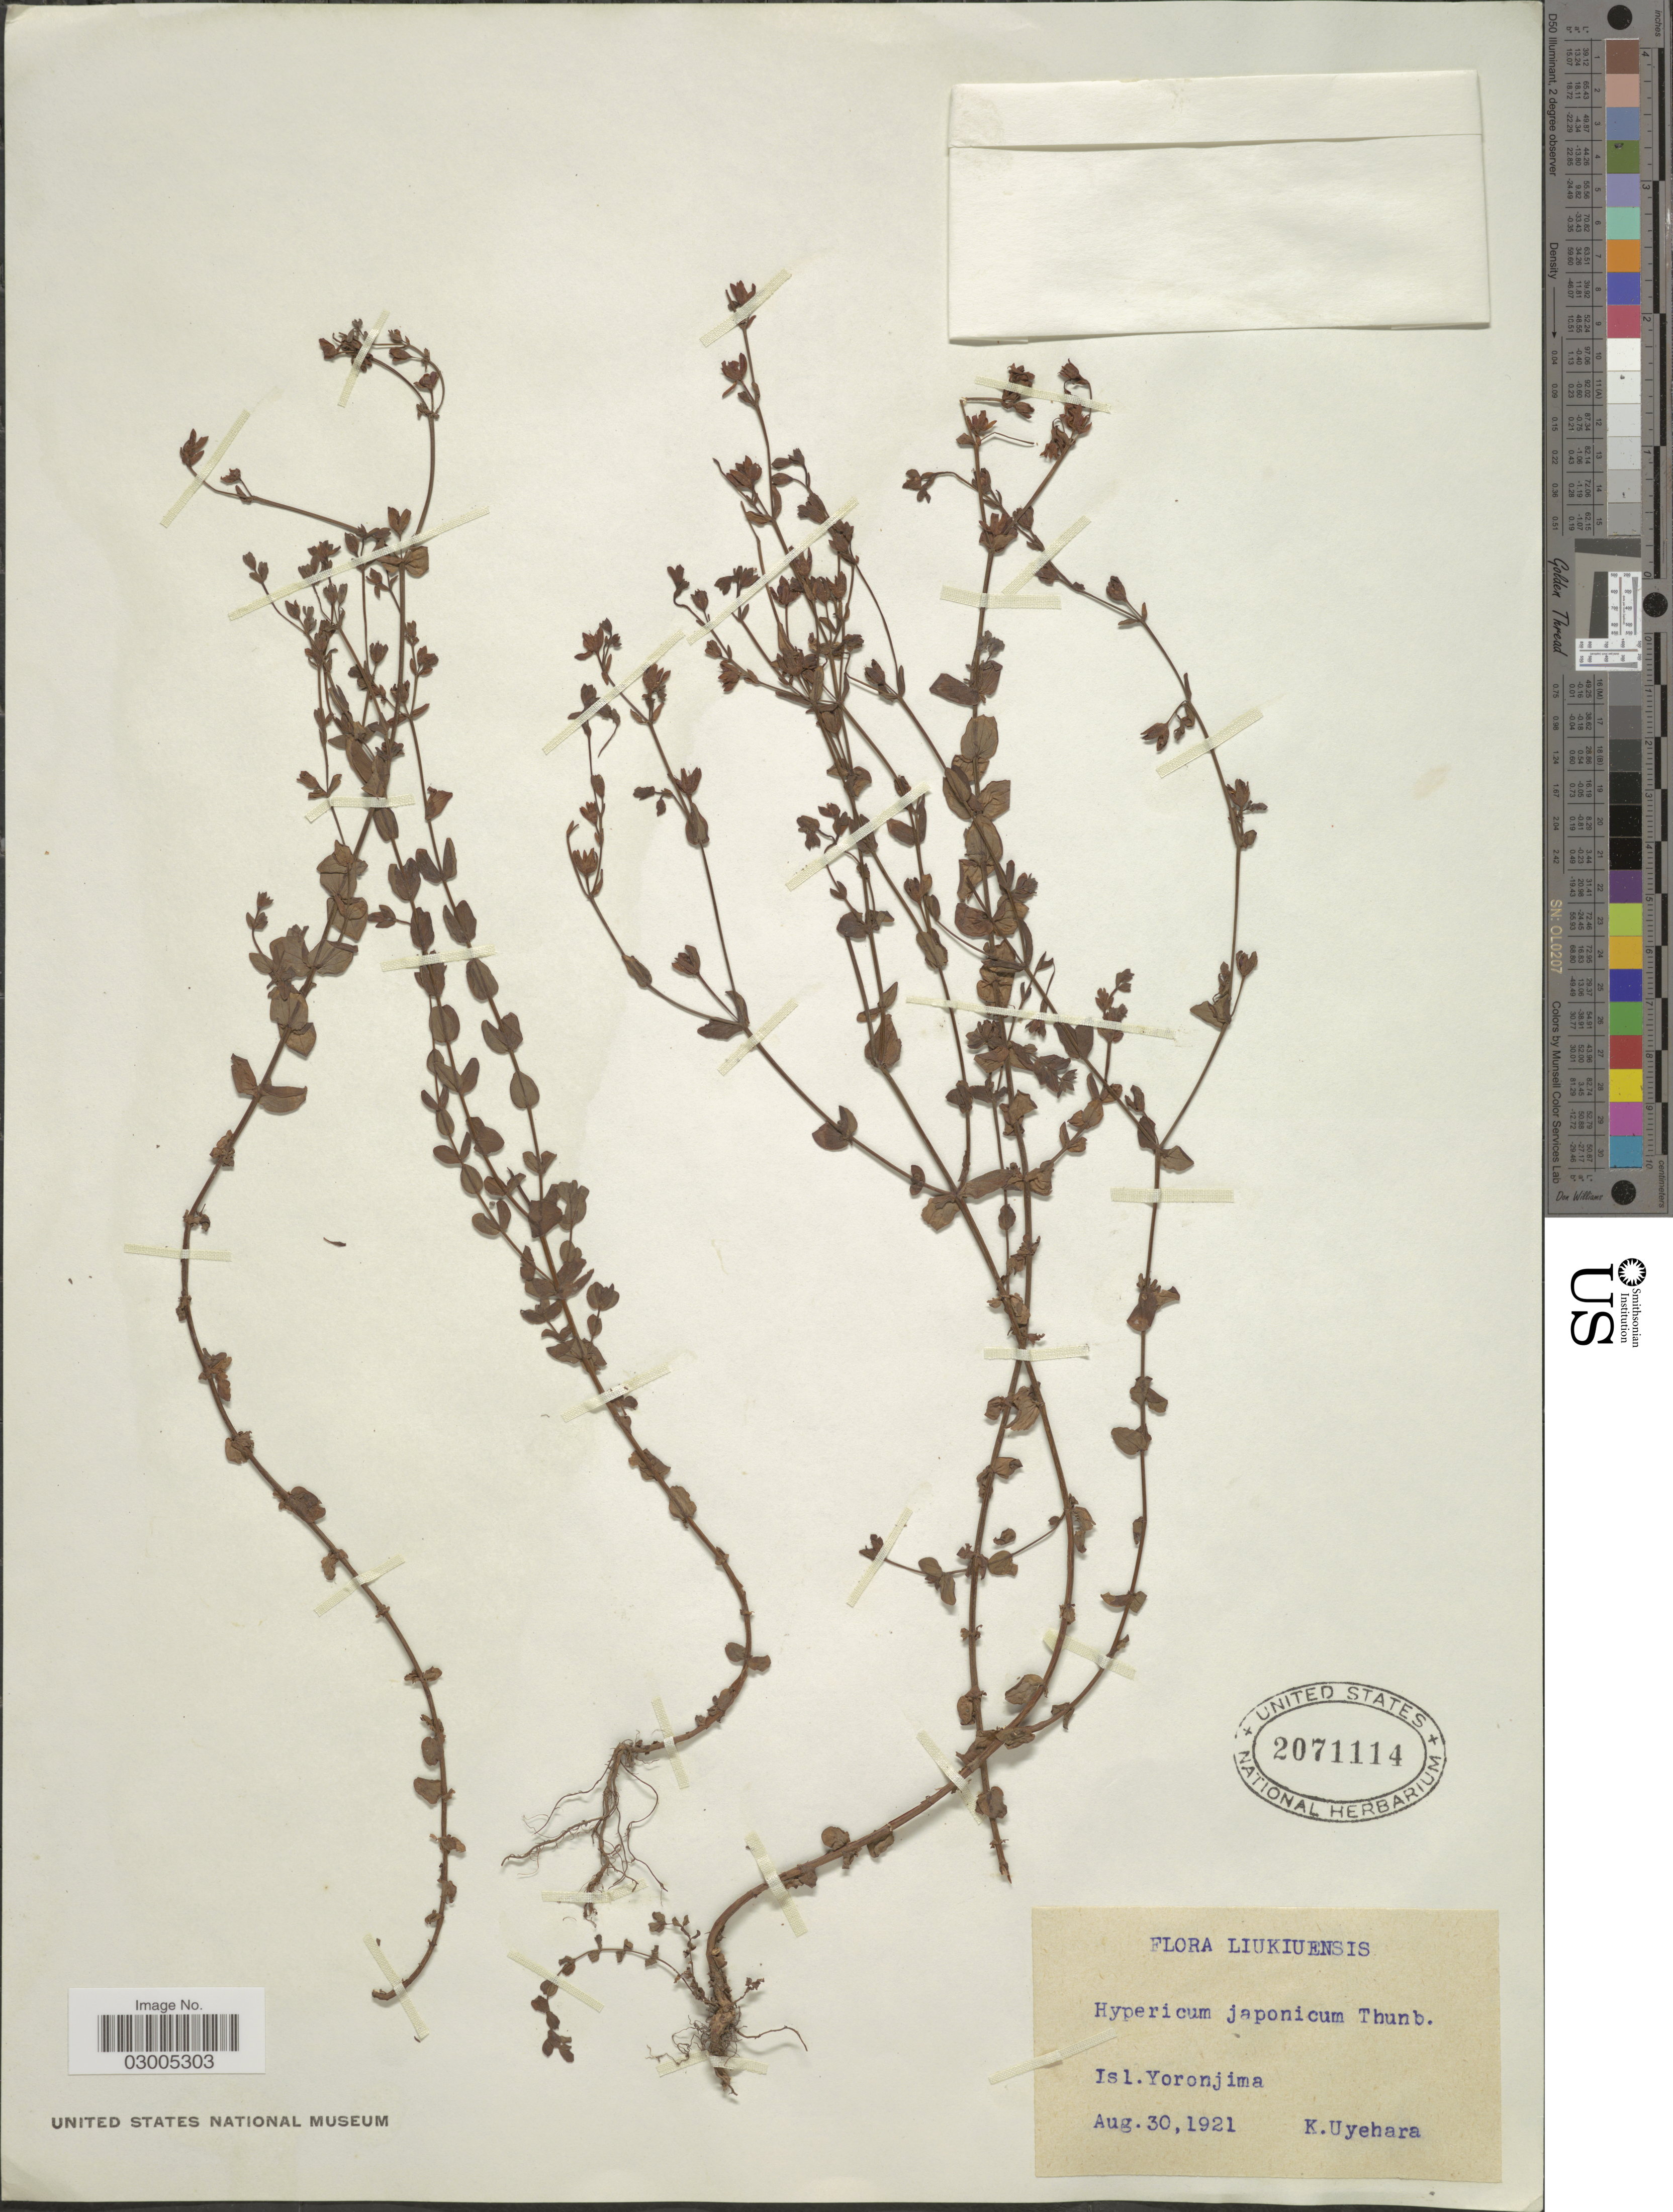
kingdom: Plantae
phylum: Tracheophyta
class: Magnoliopsida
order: Malpighiales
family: Hypericaceae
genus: Hypericum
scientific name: Hypericum japonicum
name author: Thunb.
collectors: K. Uyehara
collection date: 1921-08-30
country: Japan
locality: Liukiuensis. Isl. Yoronjima.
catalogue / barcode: US 2071114